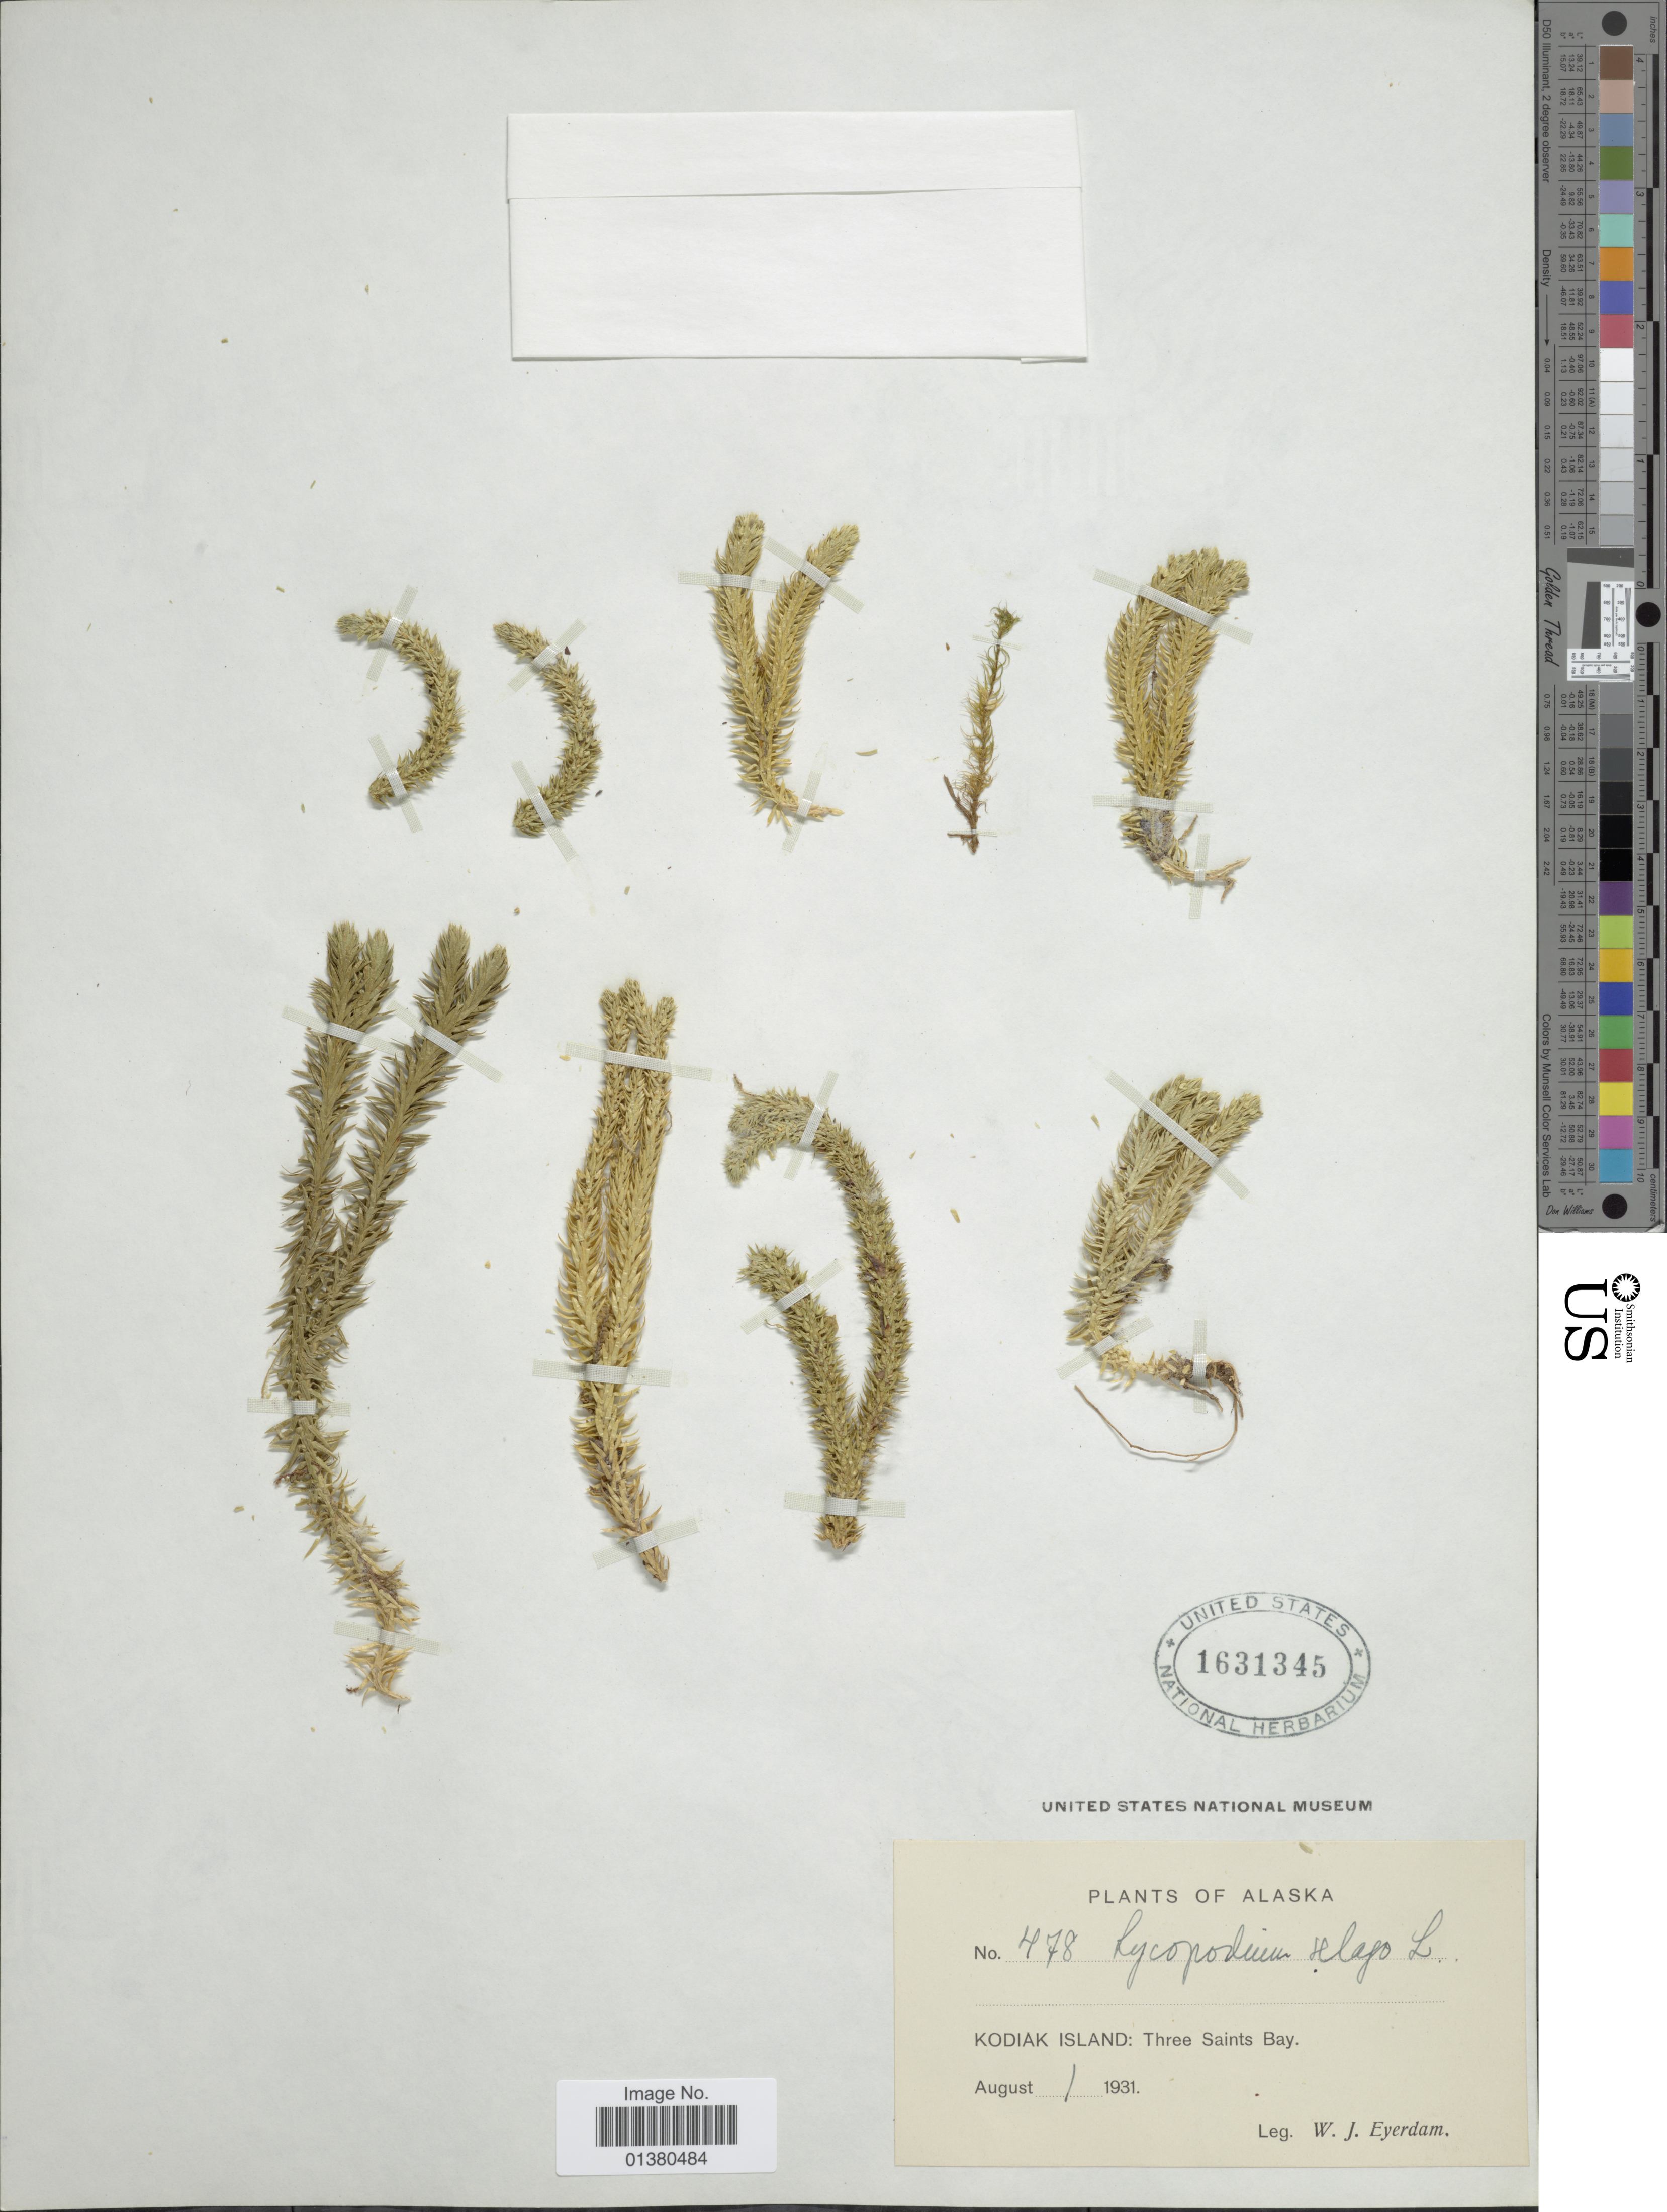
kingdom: Plantae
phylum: Tracheophyta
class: Lycopodiopsida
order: Lycopodiales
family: Lycopodiaceae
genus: Huperzia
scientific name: Huperzia selago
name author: (L.) Bernh. ex Schrank & Mart.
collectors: W. J. Eyerdam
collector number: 478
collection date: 1931-08-01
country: United States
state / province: Alaska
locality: Kodiak island: Three Saints Bay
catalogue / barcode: US 1631345